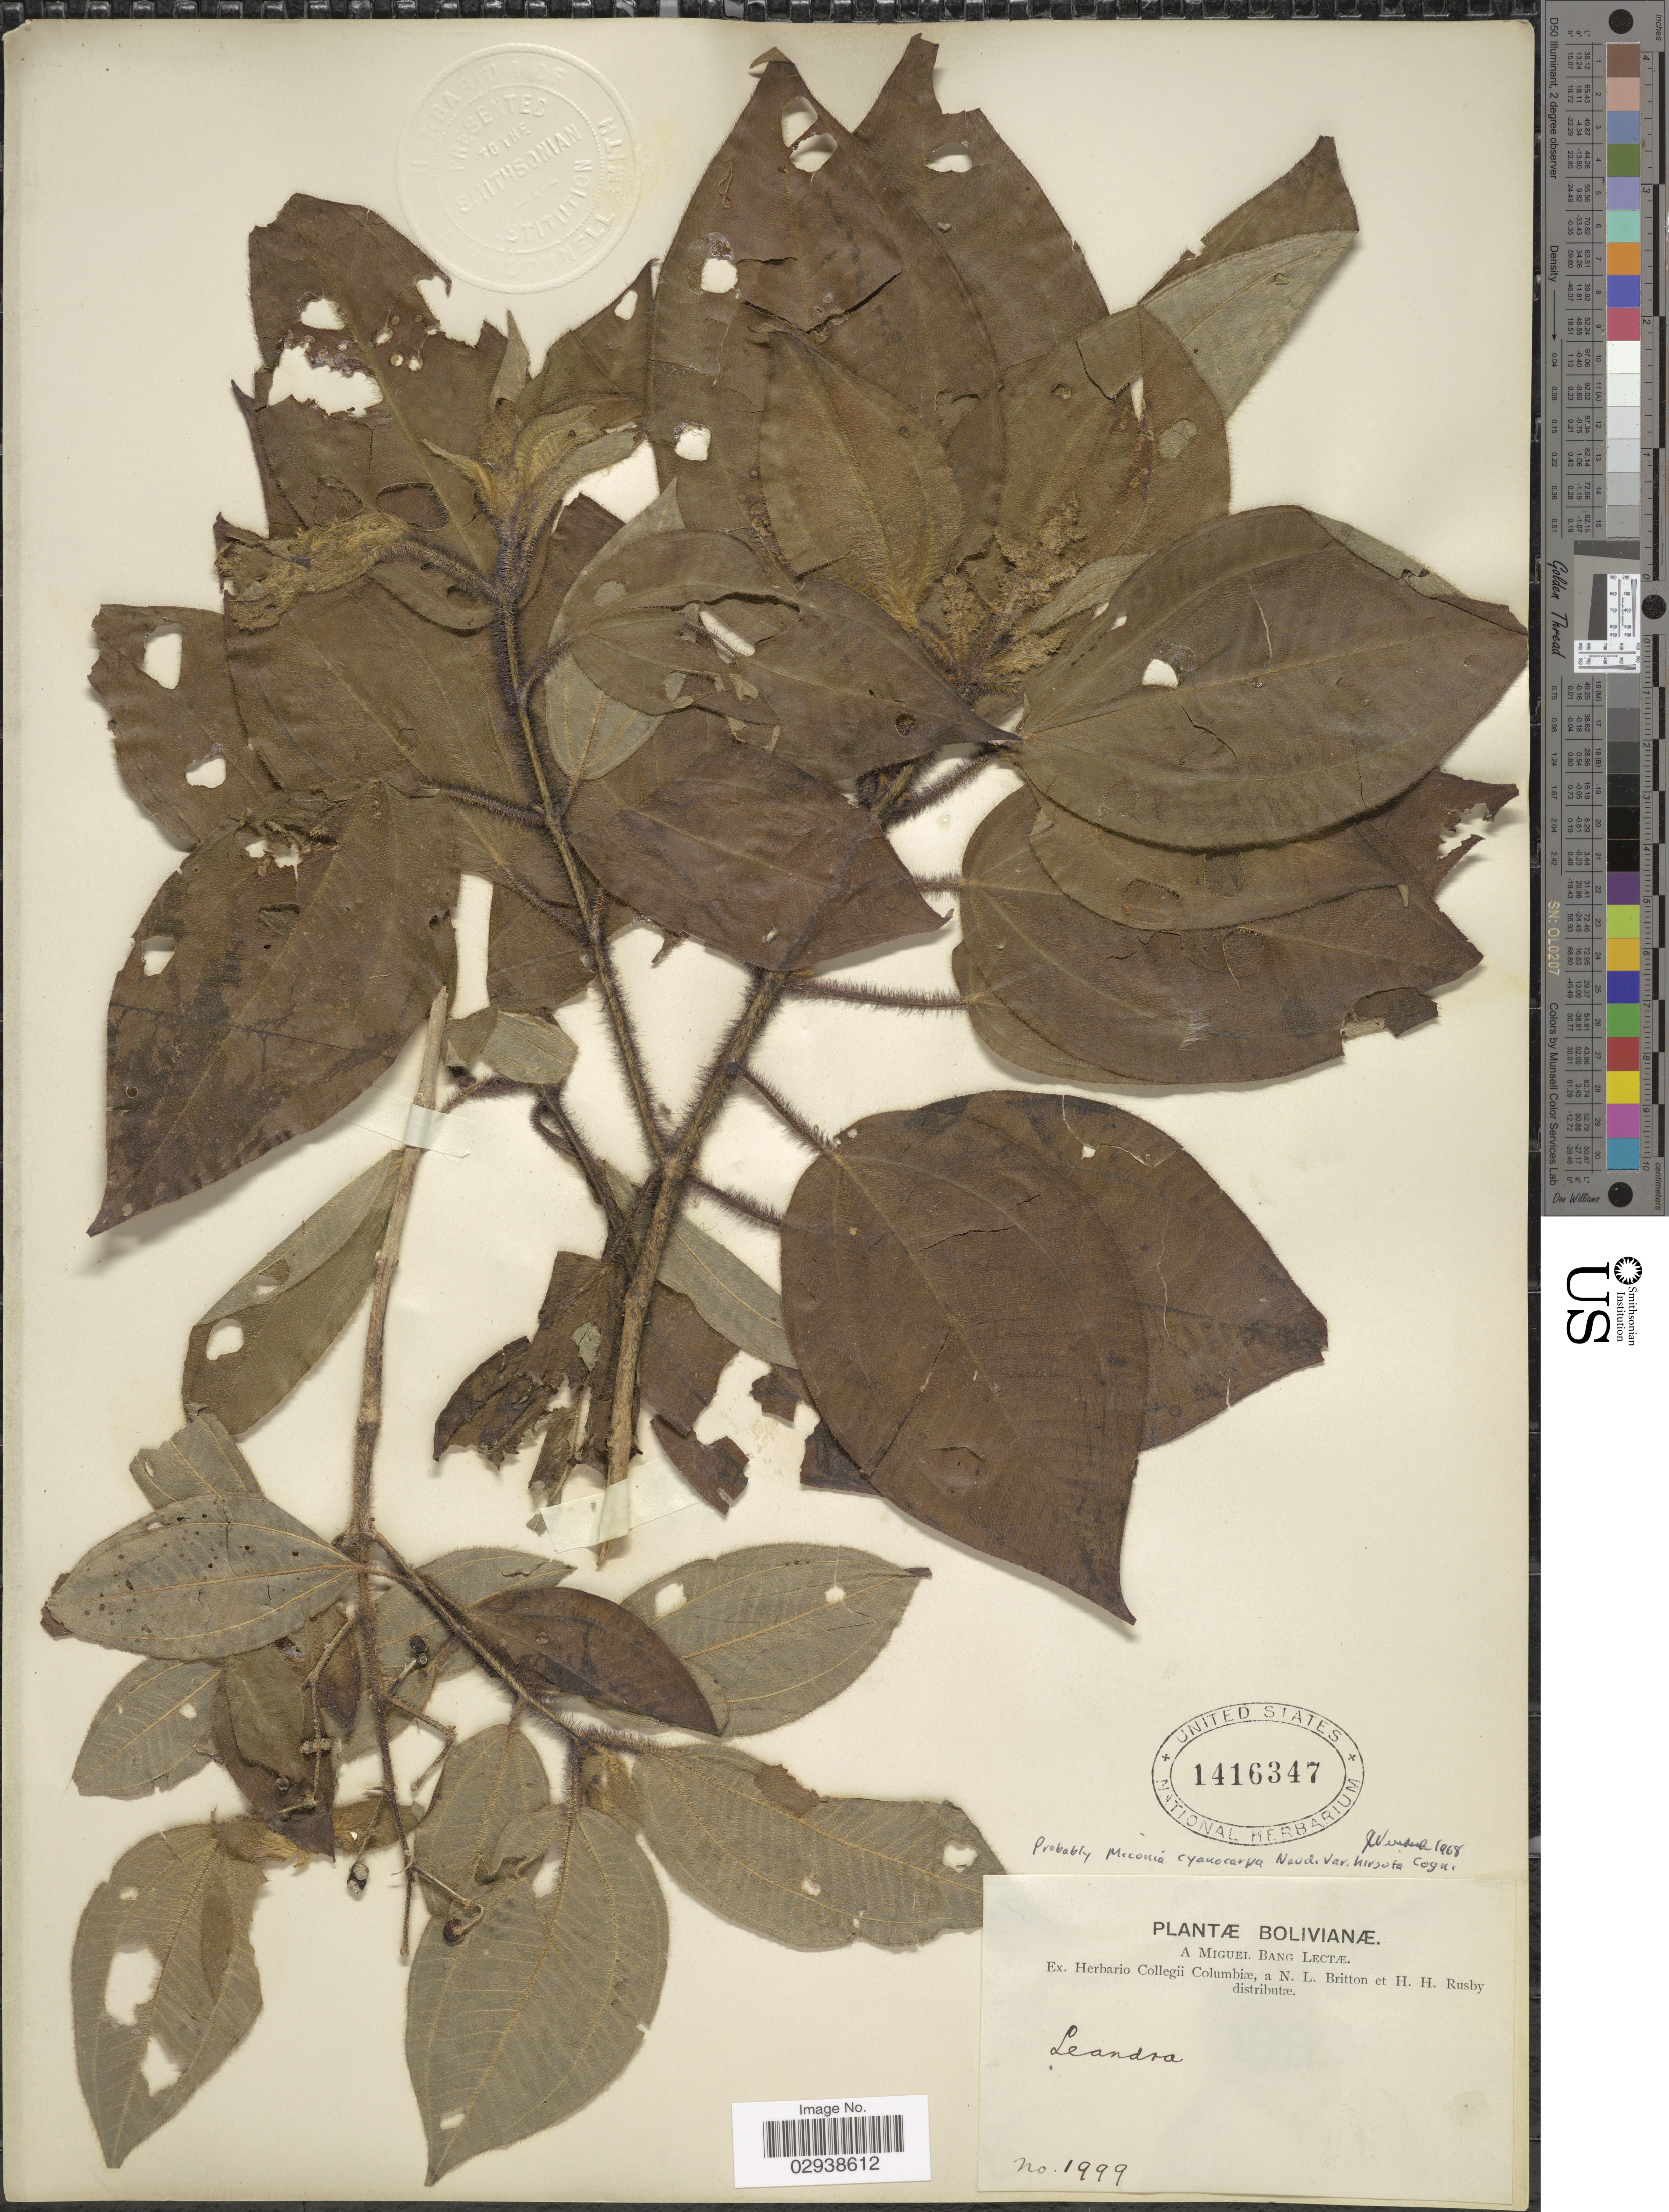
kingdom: Plantae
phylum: Tracheophyta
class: Magnoliopsida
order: Myrtales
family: Melastomataceae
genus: Miconia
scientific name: Miconia cyanocarpa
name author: Naudin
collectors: M. Bang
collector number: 1999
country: Bolivia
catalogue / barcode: US 1416347